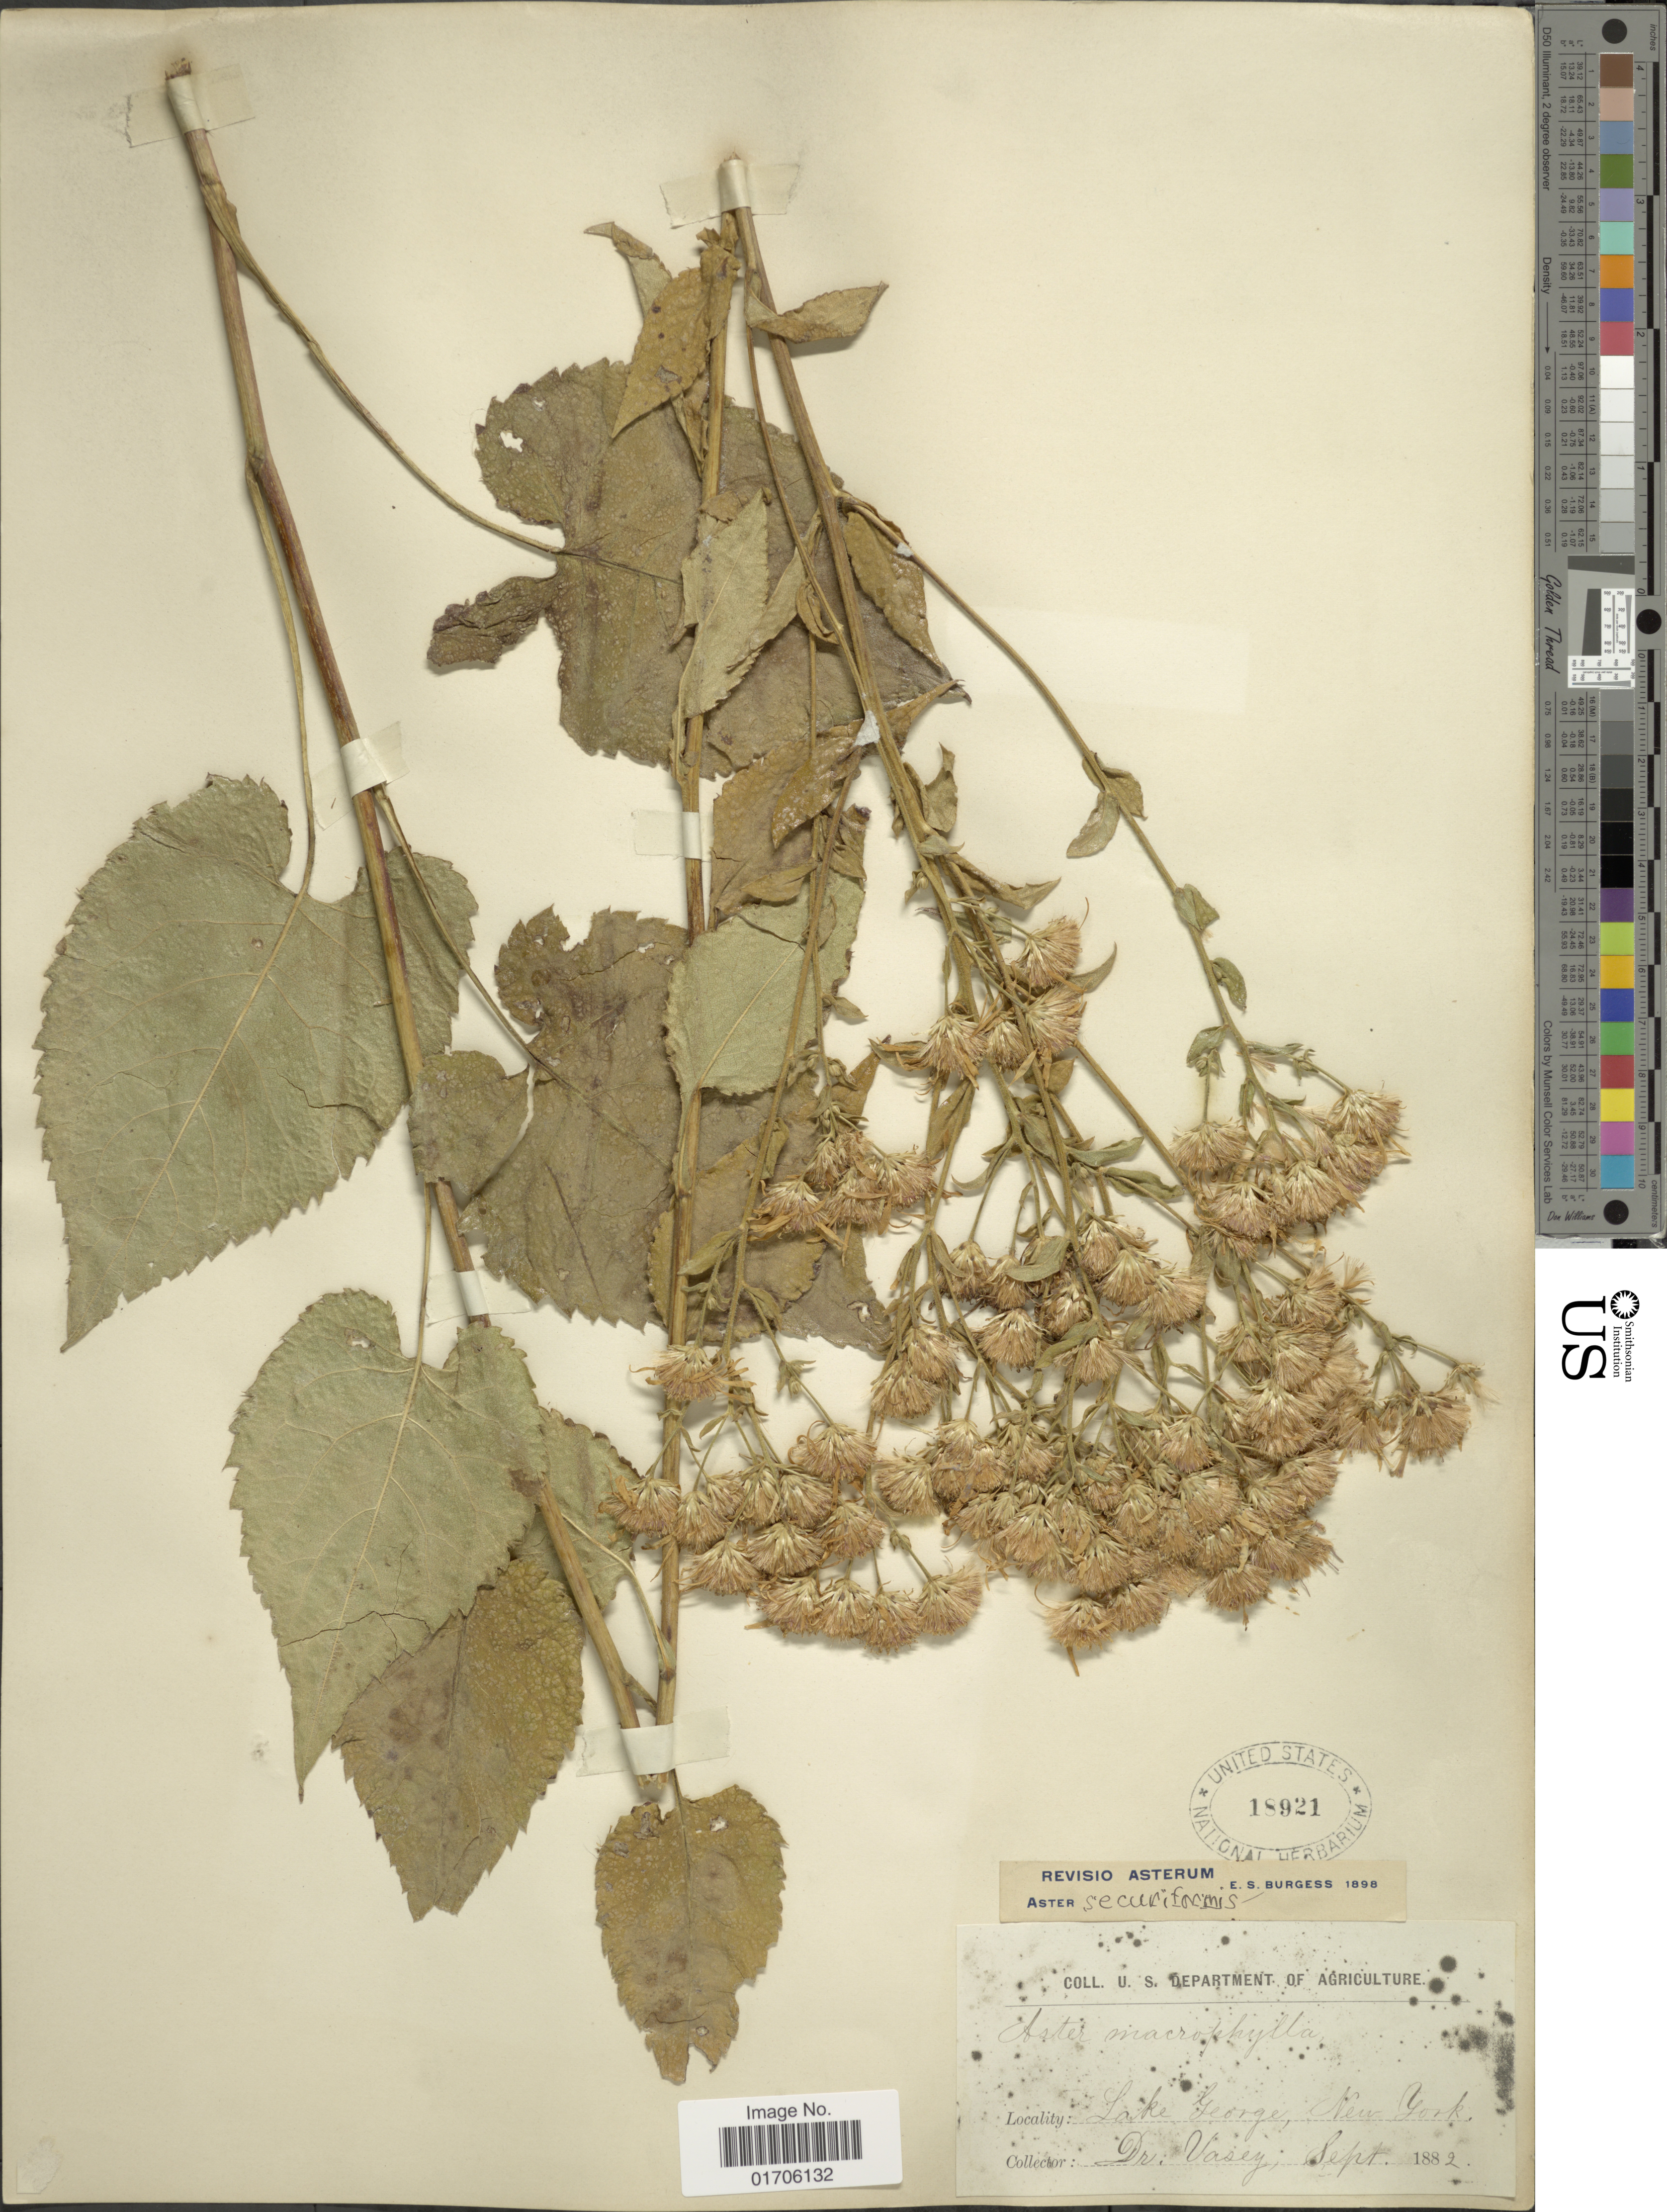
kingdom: Plantae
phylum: Tracheophyta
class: Magnoliopsida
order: Asterales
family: Asteraceae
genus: Aster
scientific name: Aster securiformis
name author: E.S. Burgess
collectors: Vasey, --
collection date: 1882-09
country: United States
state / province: New York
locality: Lake George, New York.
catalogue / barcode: US 18921